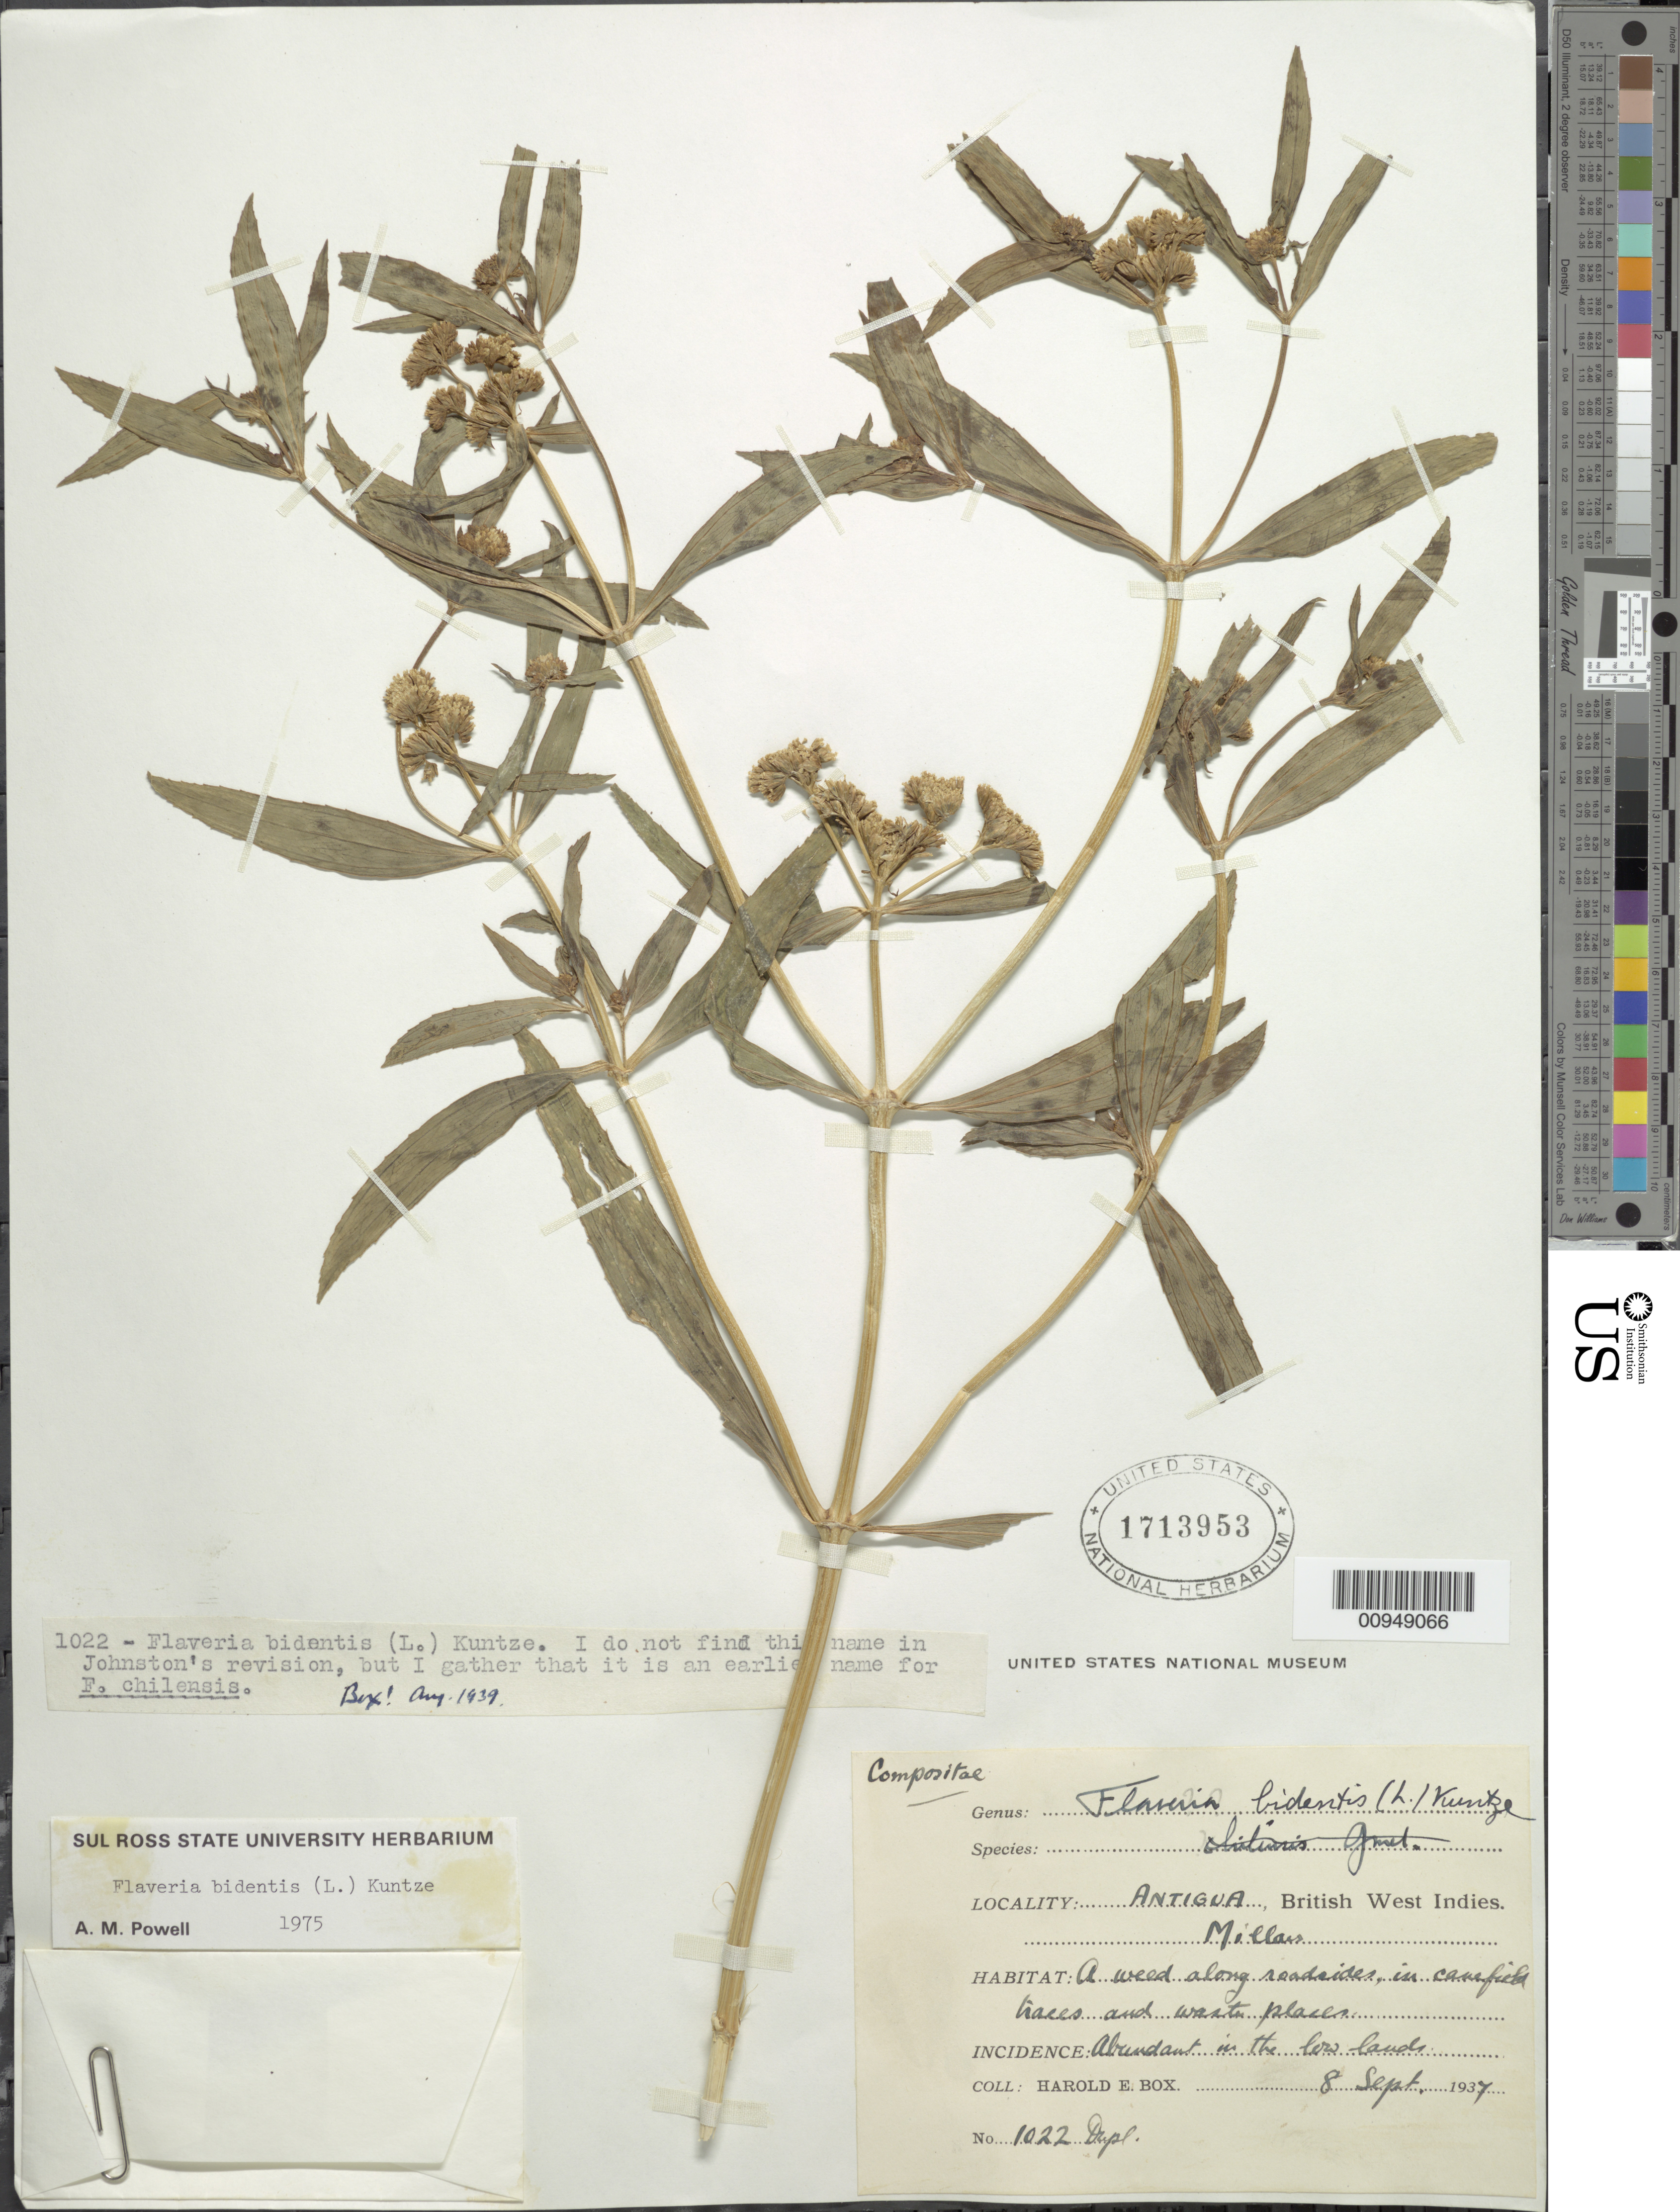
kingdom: Plantae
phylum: Tracheophyta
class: Magnoliopsida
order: Asterales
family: Asteraceae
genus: Flaveria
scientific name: Flaveria bidentis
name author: (L.) Kuntze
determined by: Powell, A. M.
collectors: H. E. Box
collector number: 1022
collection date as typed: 08 Sep 1937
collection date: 1937-09-08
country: Antigua and Barbuda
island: Leeward Is.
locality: Millau, roadsides in canefields traces and waste places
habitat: Along roadsides in canefields traces and waste places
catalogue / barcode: US 1713953